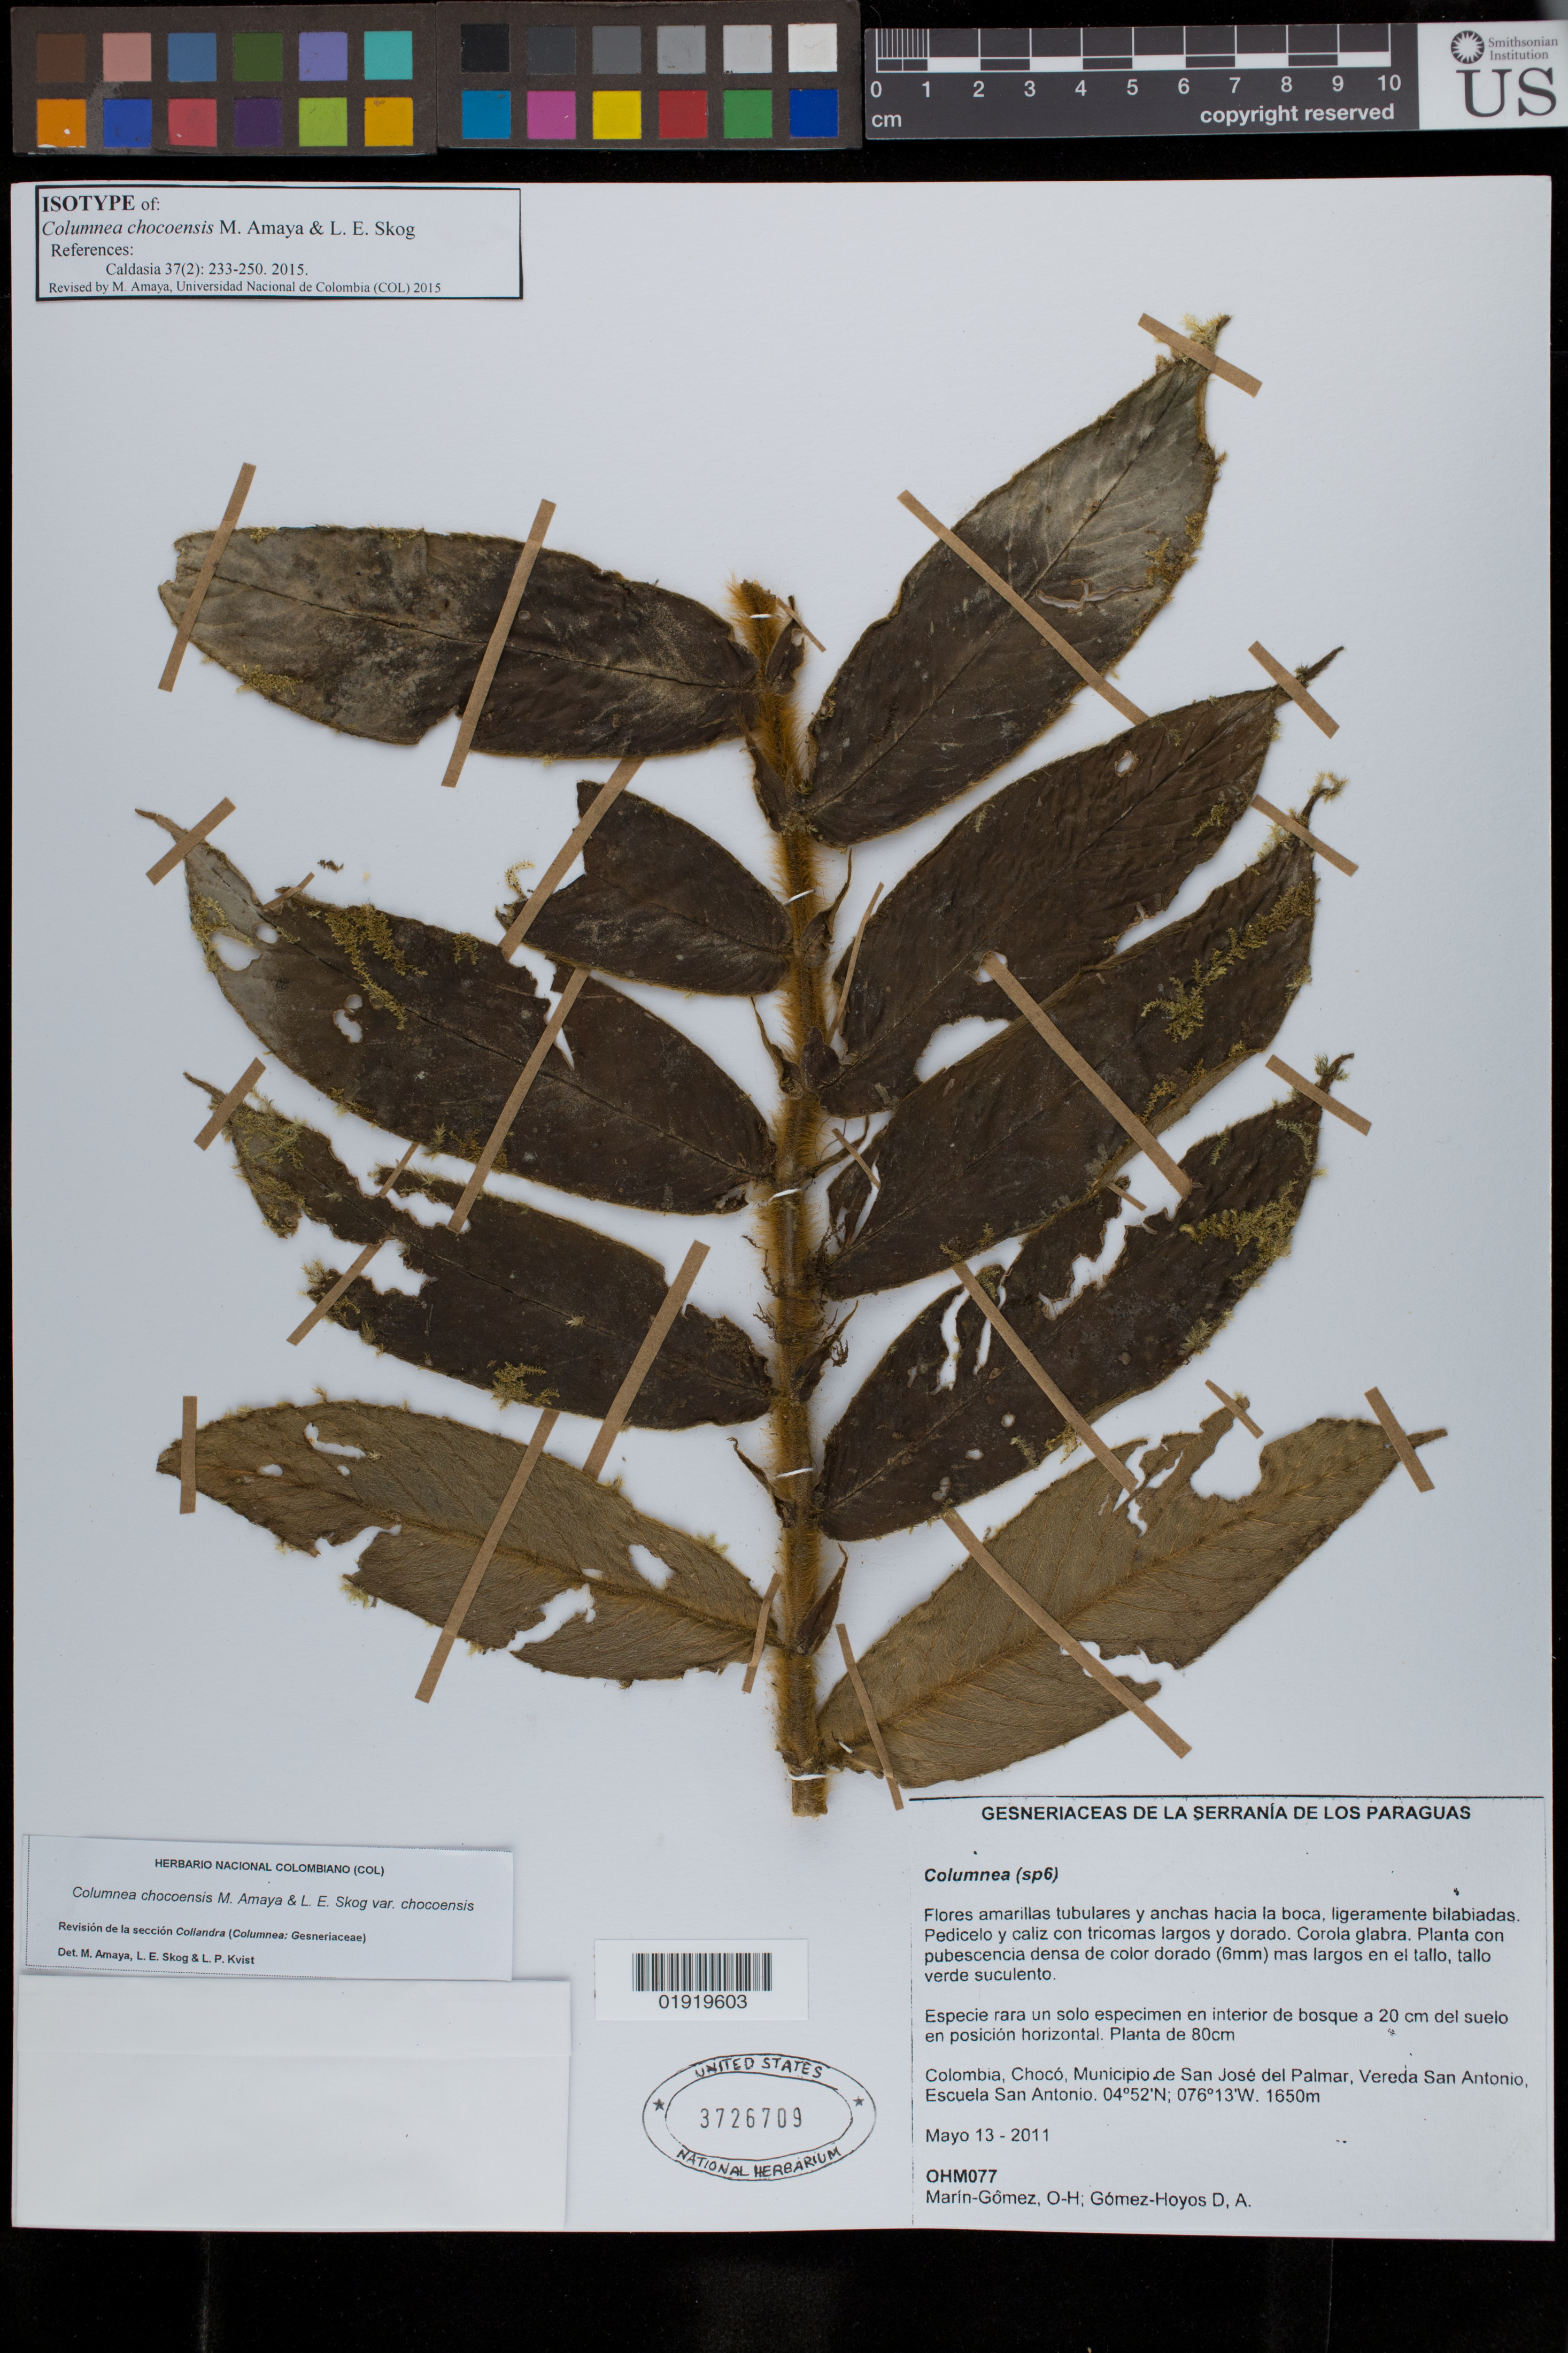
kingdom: Plantae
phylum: Tracheophyta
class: Magnoliopsida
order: Lamiales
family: Gesneriaceae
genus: Columnea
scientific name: Columnea chocoensis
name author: M. Amaya & L.E. Skog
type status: Isotype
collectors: O. H. Marín-Gómez & D. A. Gómez-Hoyos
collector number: OHM 077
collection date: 2011-05-13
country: Colombia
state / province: Chocó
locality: Chocó, Municipio de San José del Palmar, Vereda San Antonio, Escuela San Antonio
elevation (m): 1650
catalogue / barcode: US 3726709